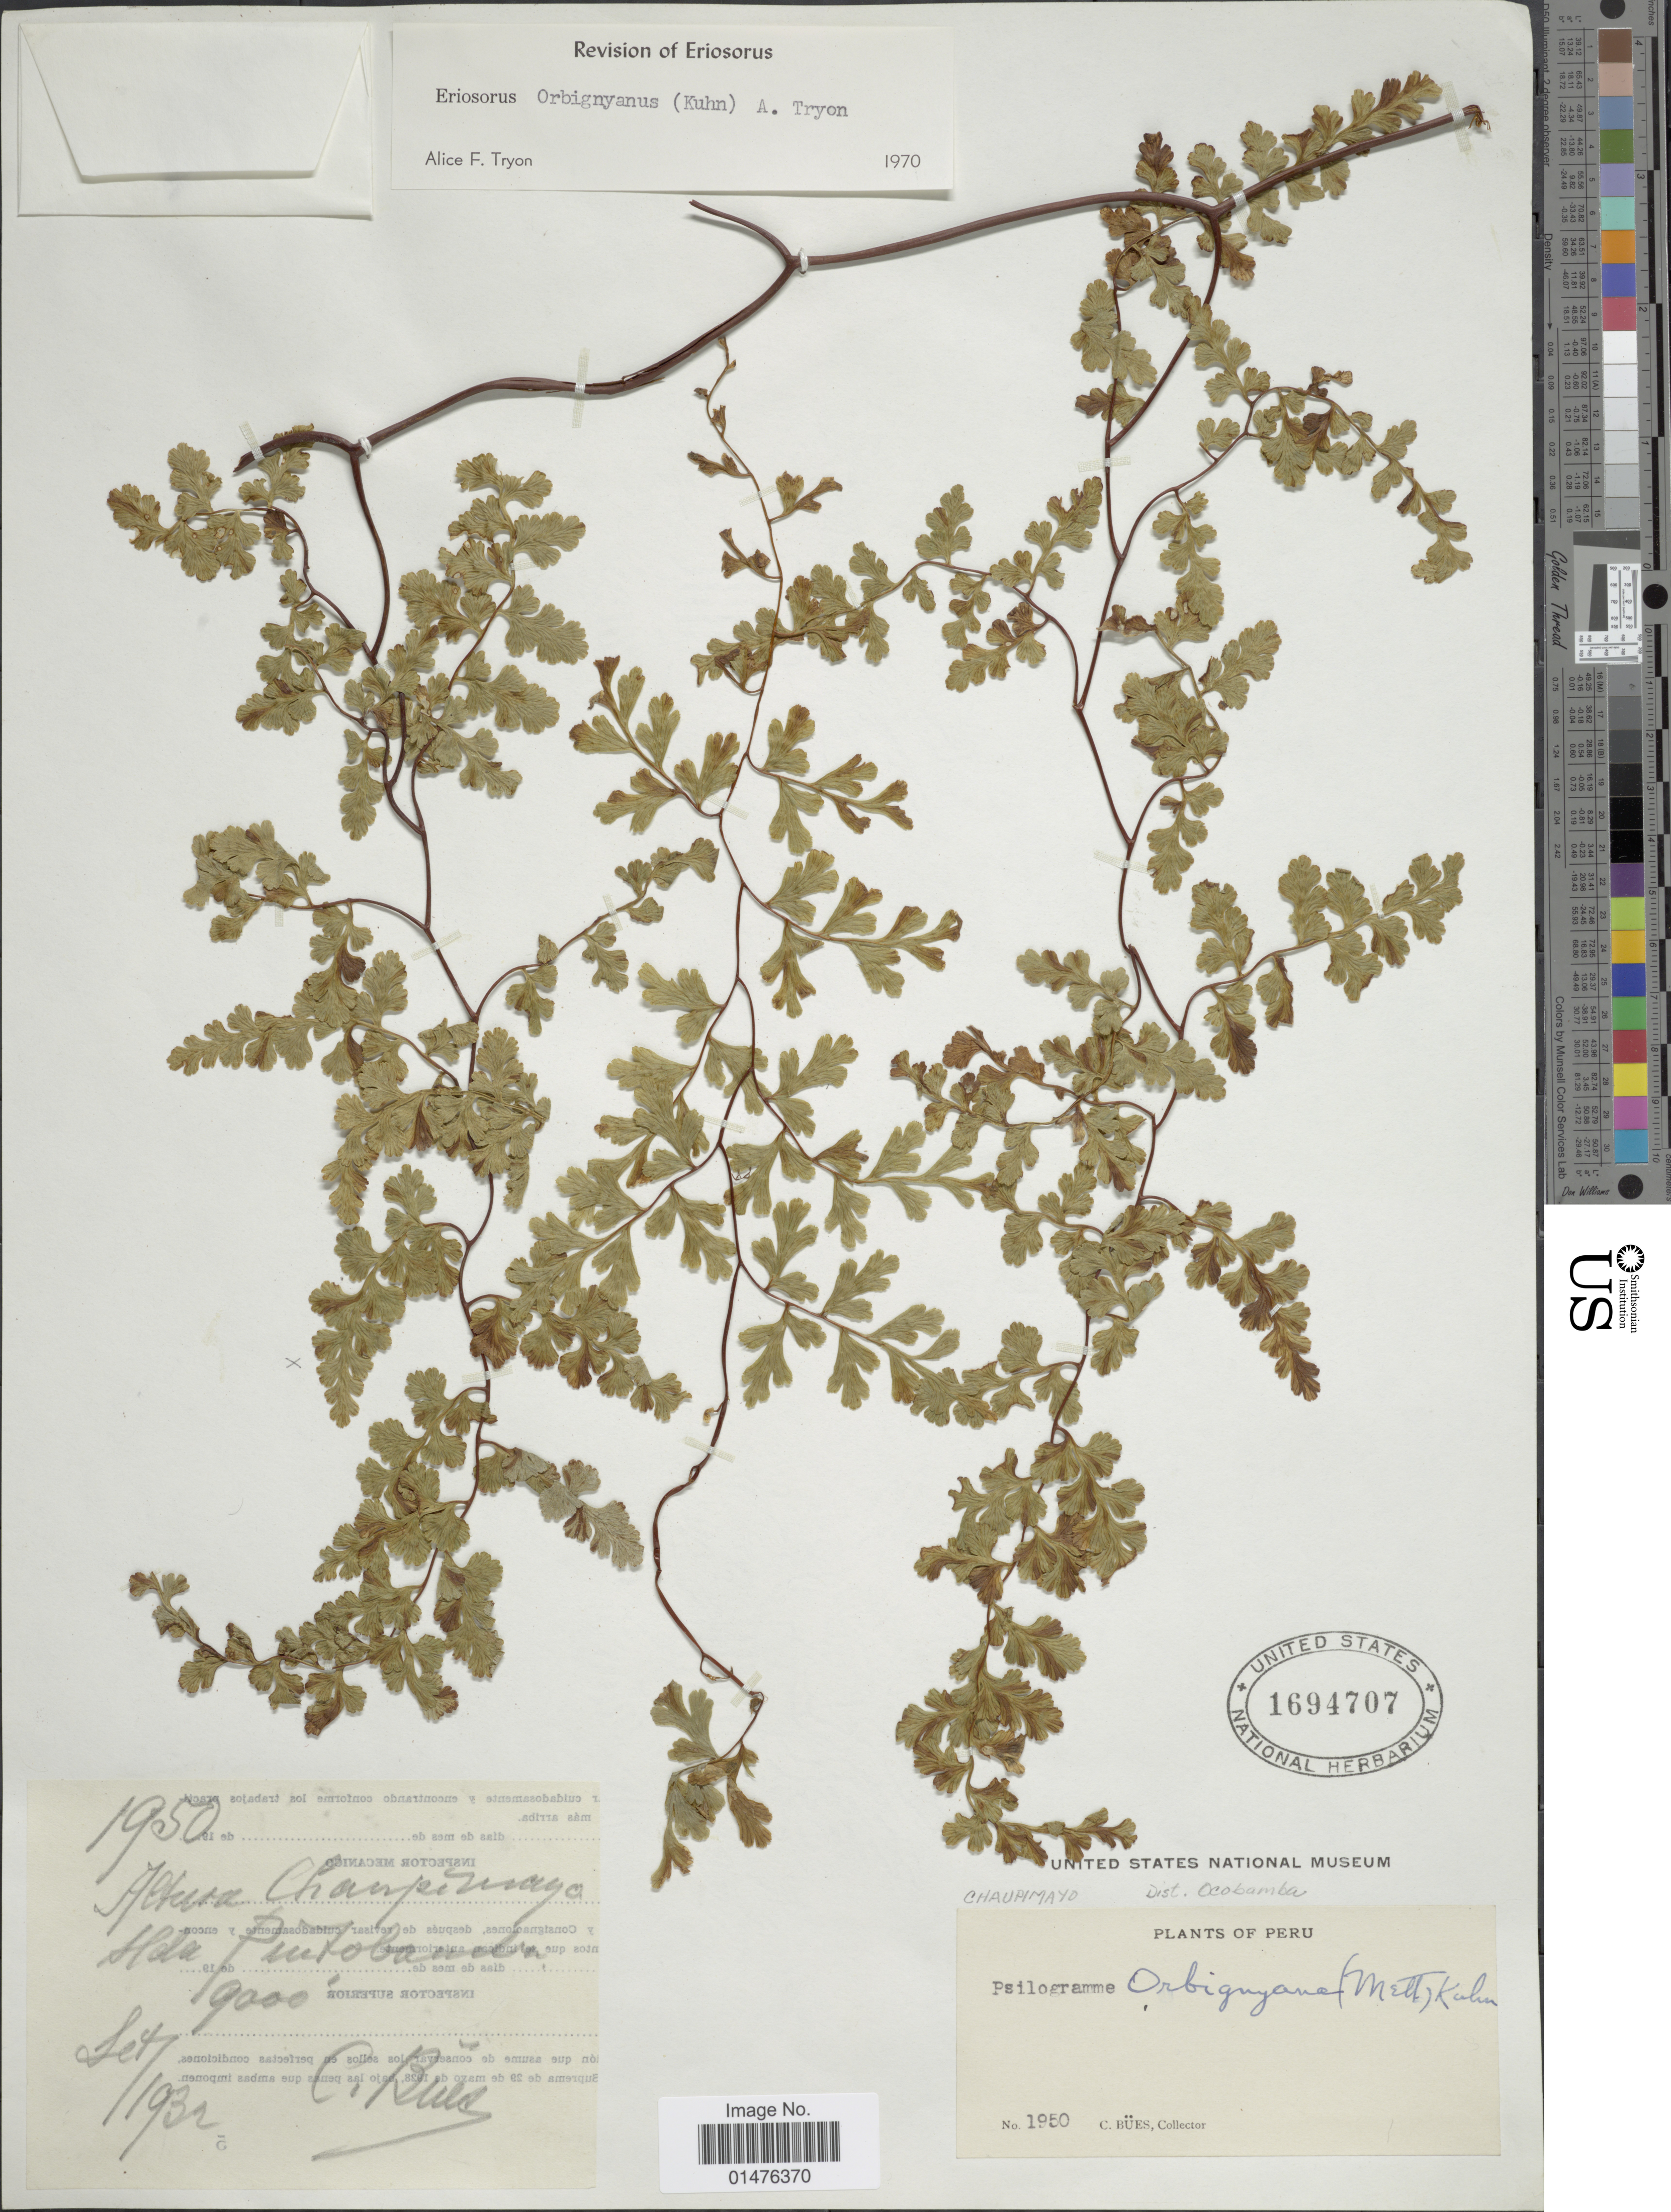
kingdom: Plantae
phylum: Tracheophyta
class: Polypodiopsida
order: Polypodiales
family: Pteridaceae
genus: Jamesonia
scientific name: Jamesonia orbignyana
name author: (Kuhn) Christenh.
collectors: C. Bues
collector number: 1950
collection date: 1932-09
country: Peru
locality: Altura Chaupimayo, Hda Pintobamba.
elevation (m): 5791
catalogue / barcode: US 1694707